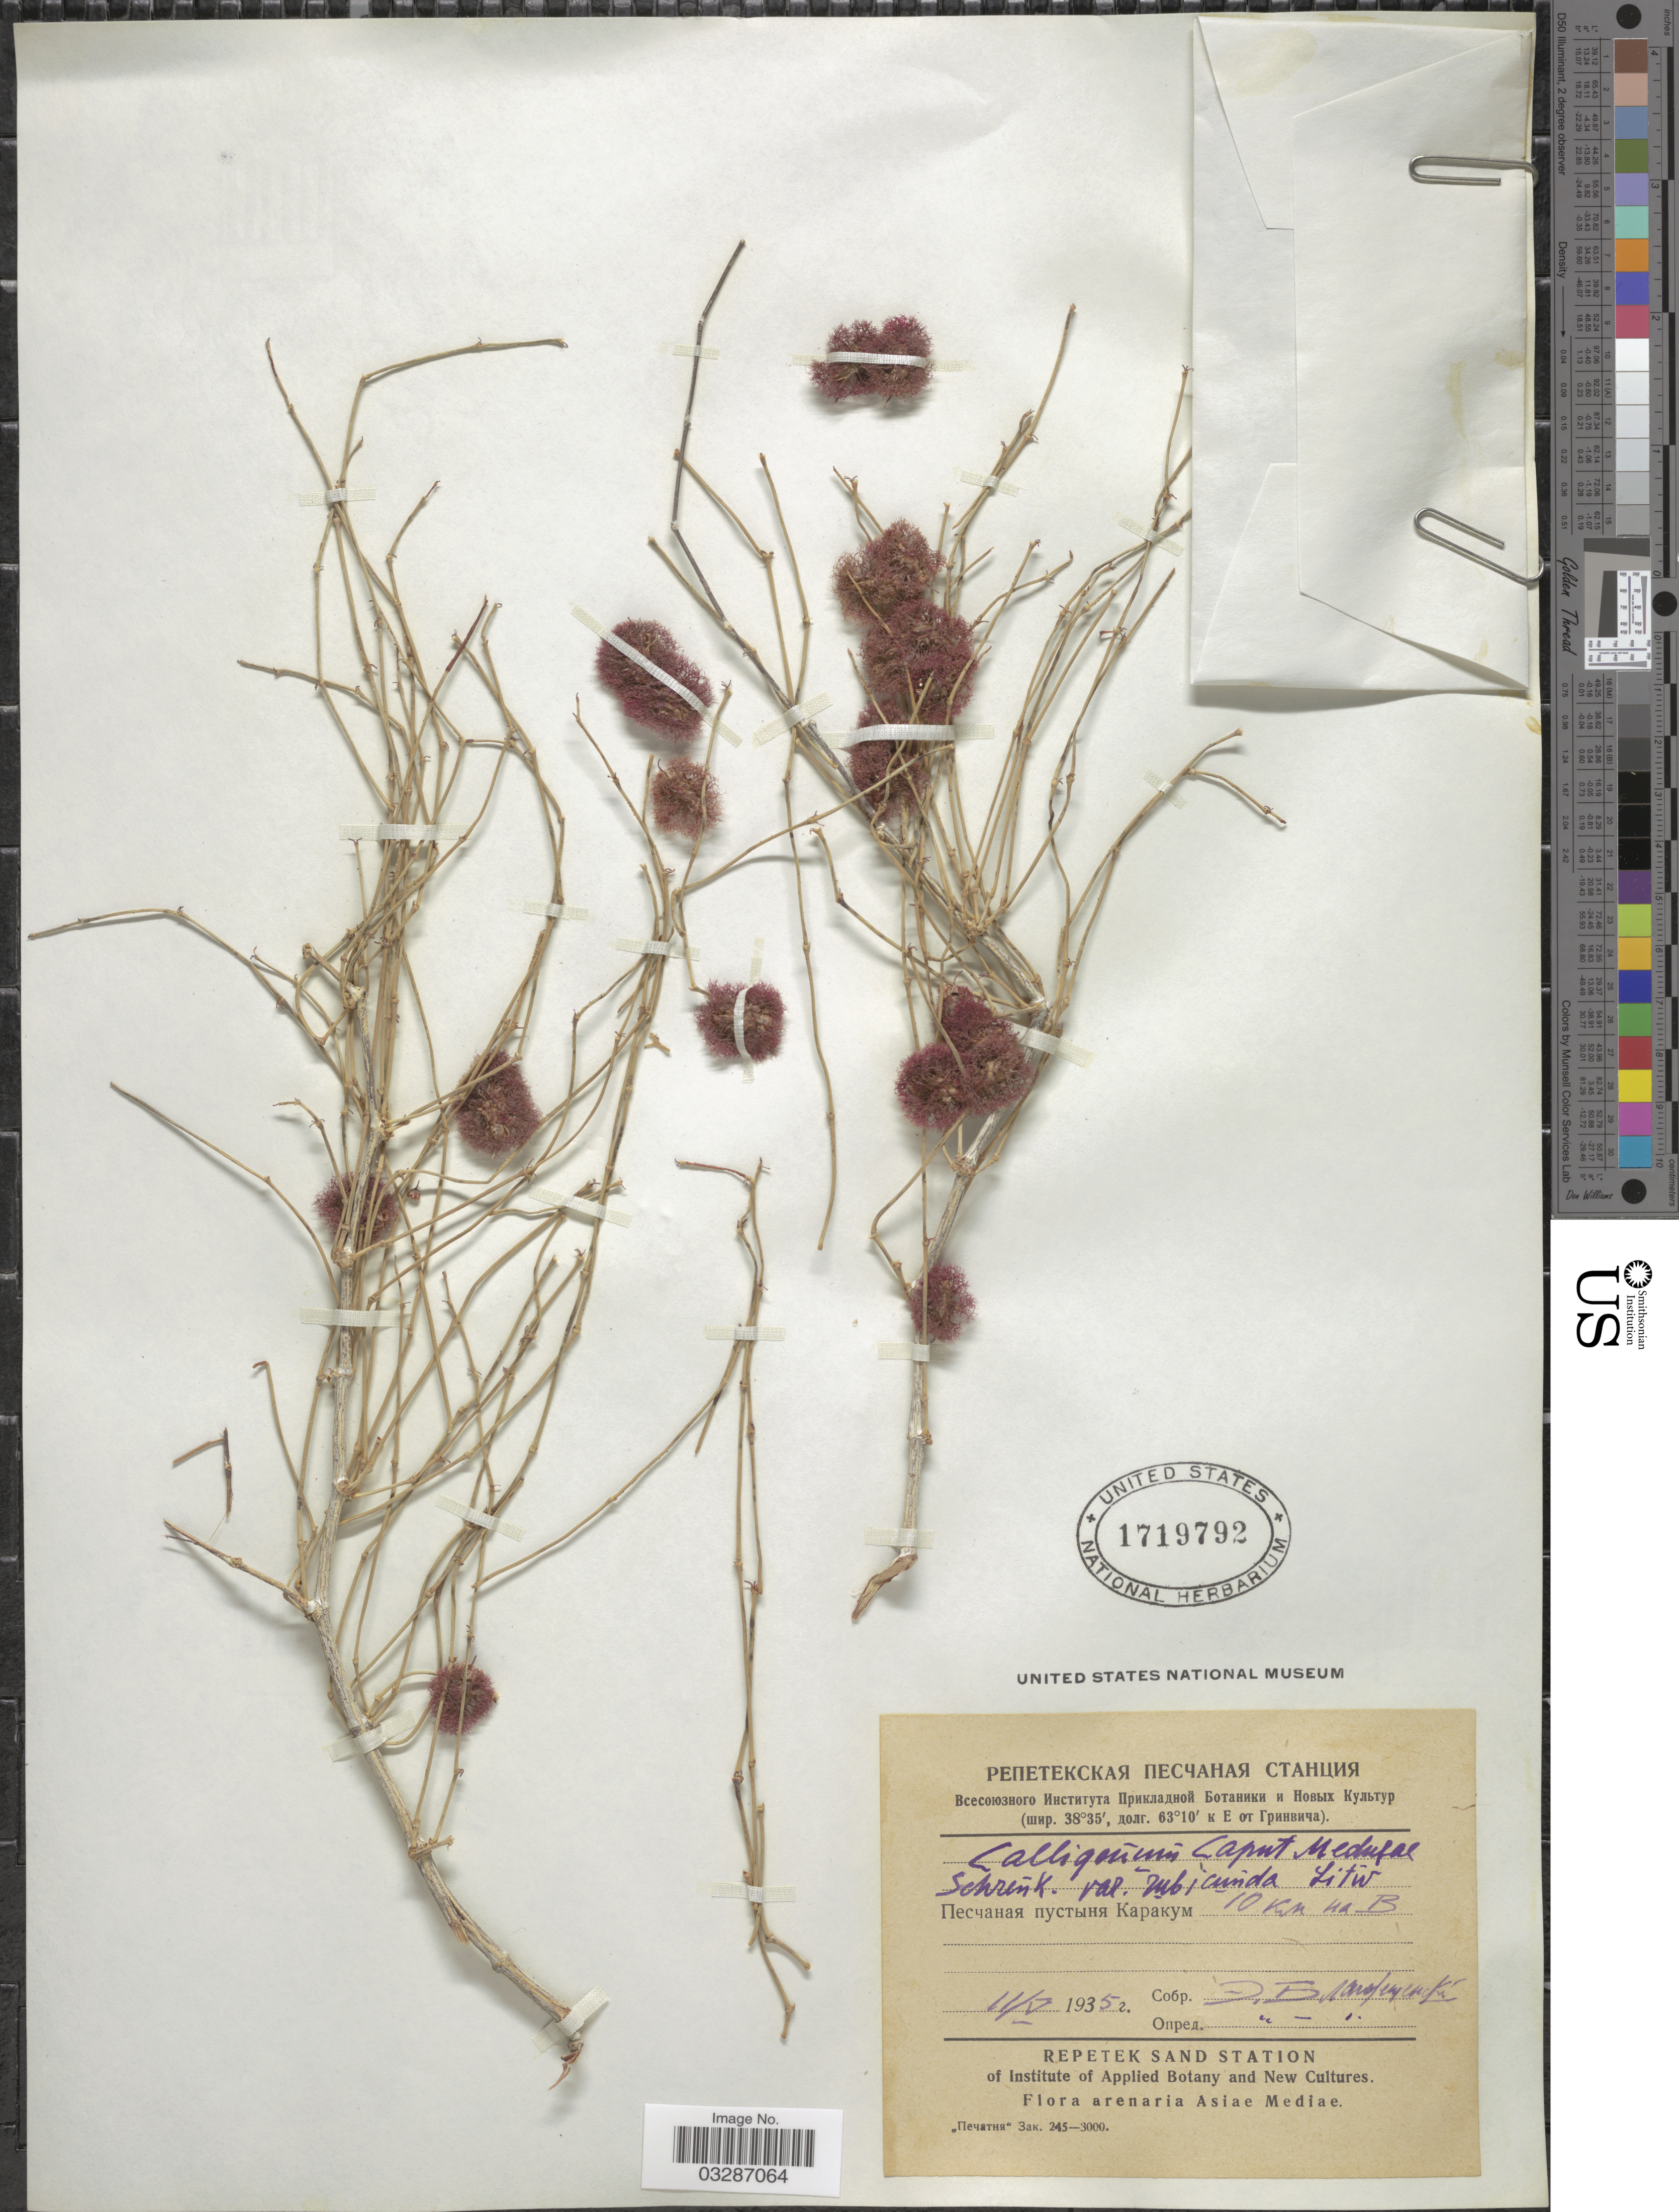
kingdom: Plantae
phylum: Tracheophyta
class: Magnoliopsida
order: Caryophyllales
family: Polygonaceae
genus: Calligonum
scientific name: Calligonum caput-medusae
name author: Schrenk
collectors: E. Blagoveshenskiy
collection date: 1935-05-11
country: Turkmenistan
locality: Karakum Desert, 10 km E of Repetek.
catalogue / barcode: US 1719792